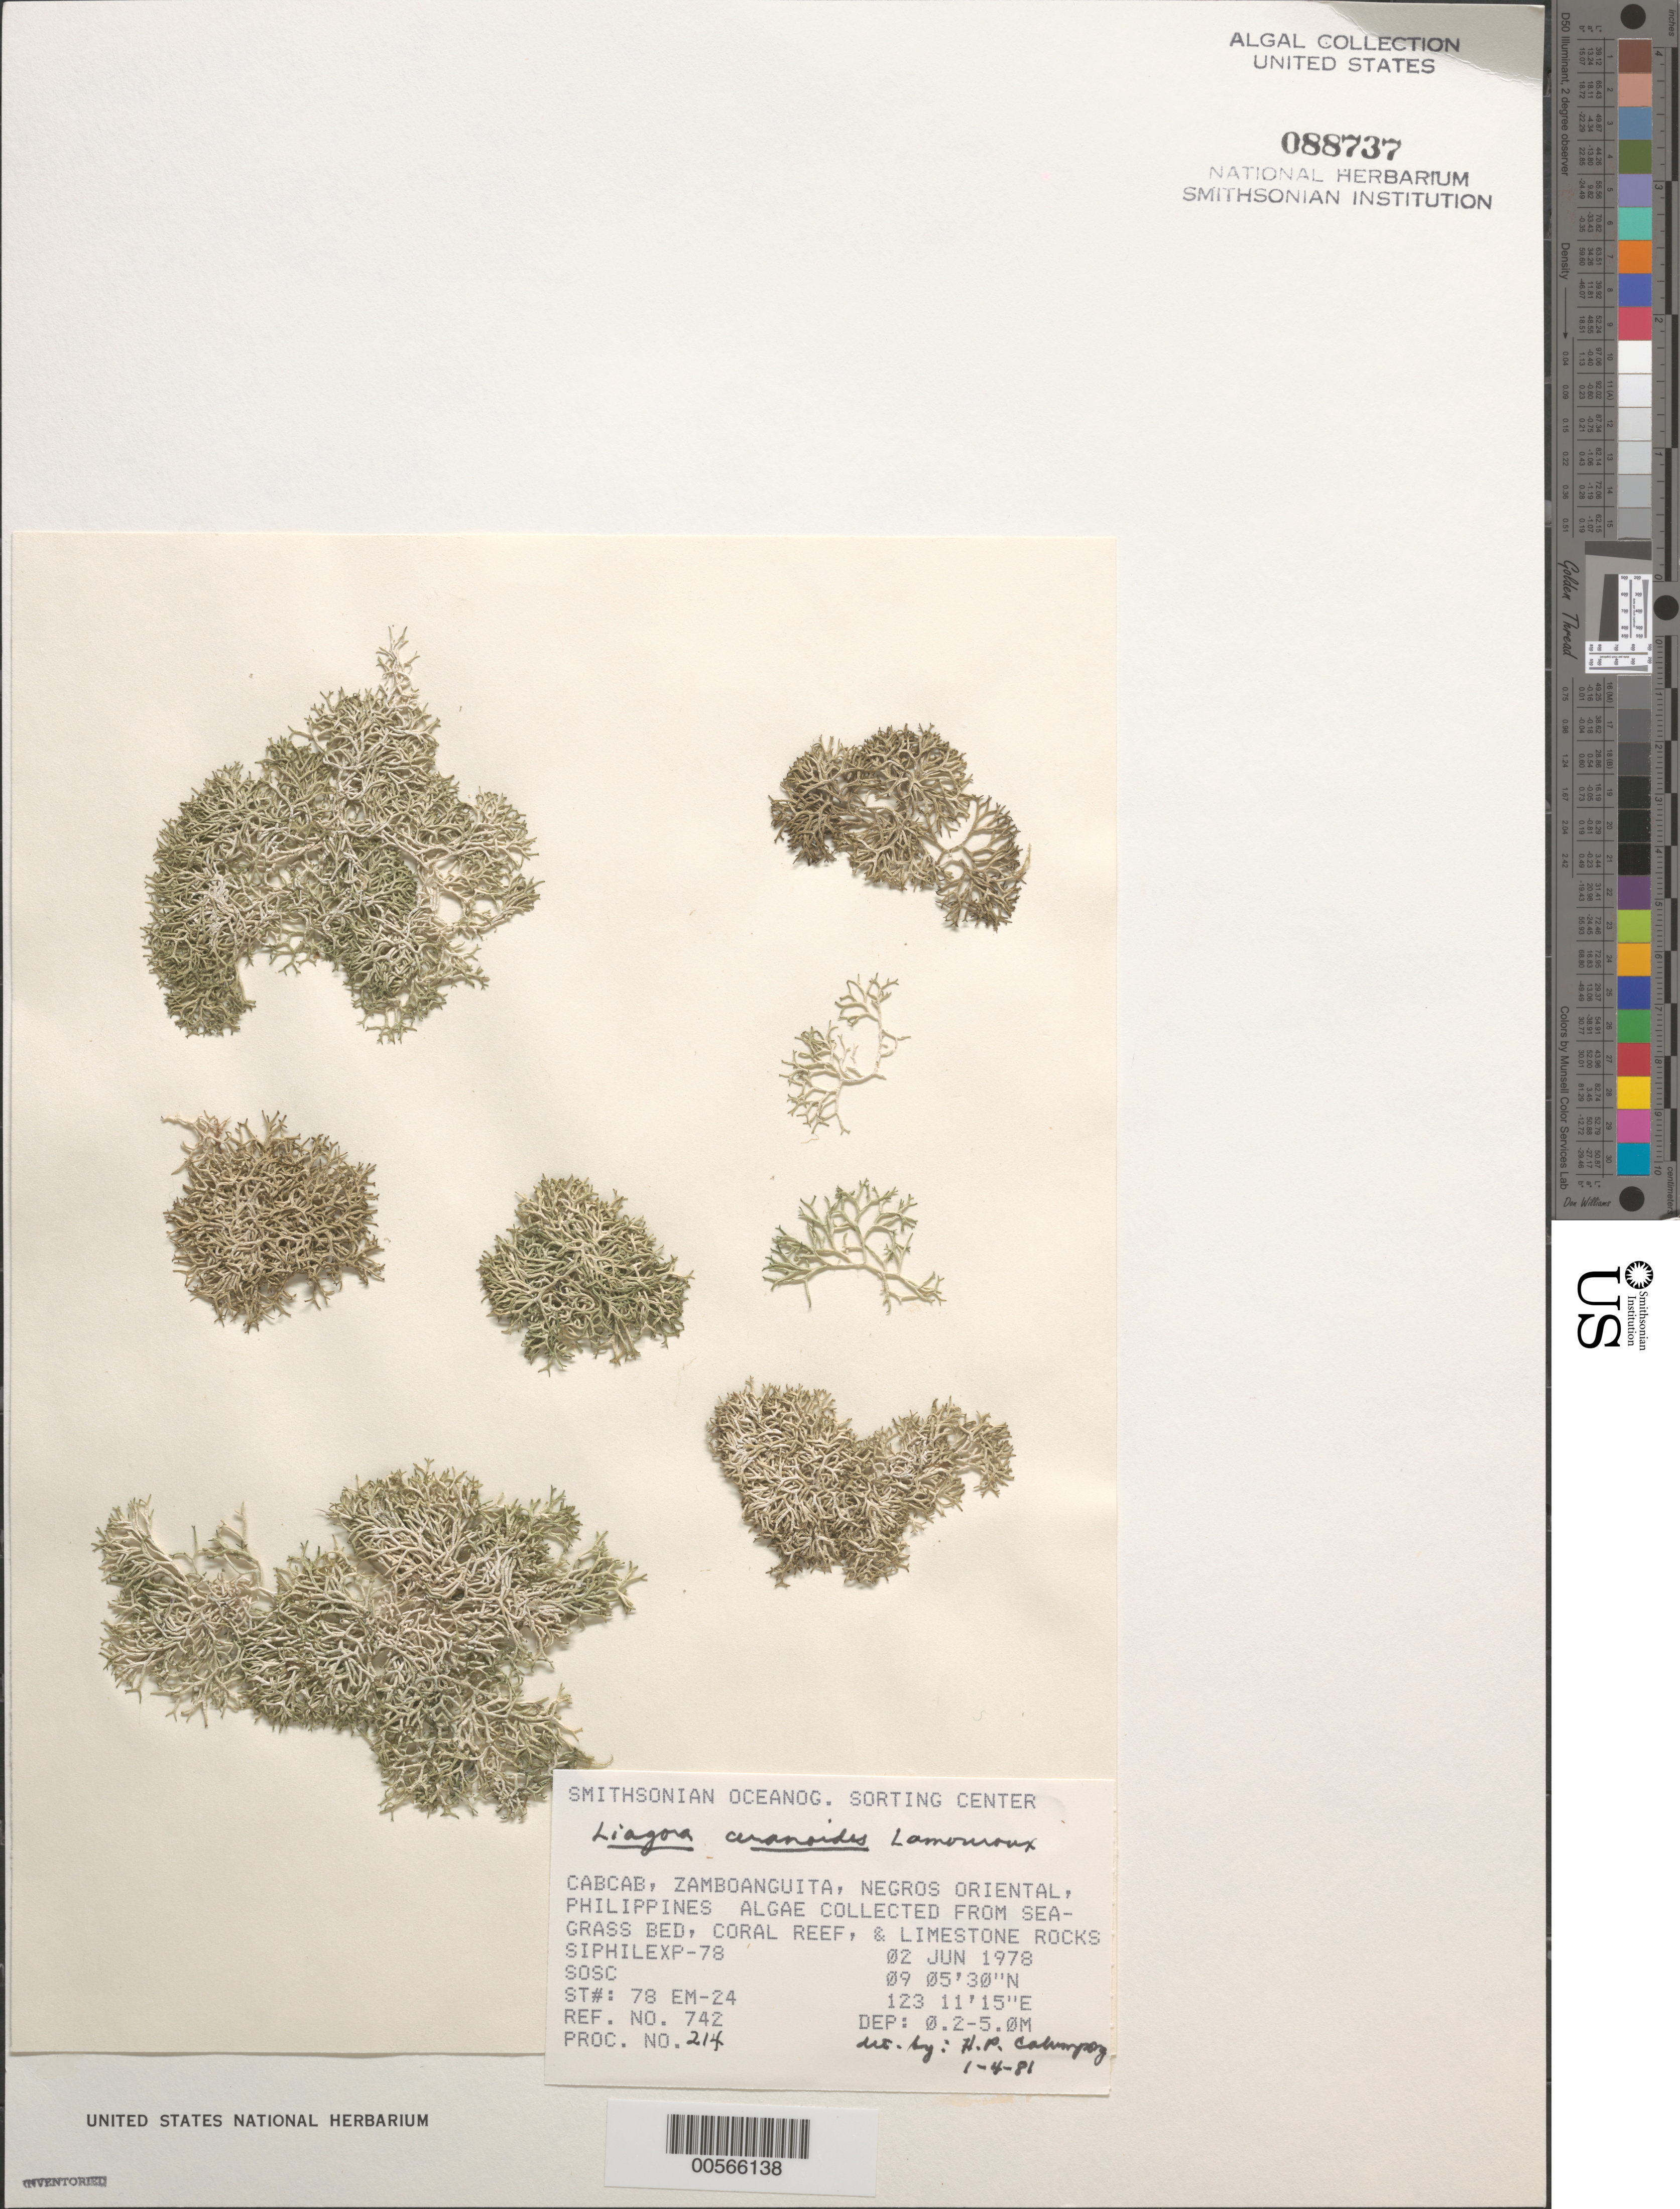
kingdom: Plantae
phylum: Rhodophyta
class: Florideophyceae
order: Nemaliales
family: Liagoraceae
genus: Liagora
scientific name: Liagora ceranoides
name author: J.V.Lamouroux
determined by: Calumpong, H. P.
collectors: SOSC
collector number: Station 78 Em-24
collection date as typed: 02 Jun 1978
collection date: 1978-06-02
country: Philippines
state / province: Central Visayas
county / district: Negros Oriental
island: Negros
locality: Cabcab, Zamboanguita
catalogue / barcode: US 88737